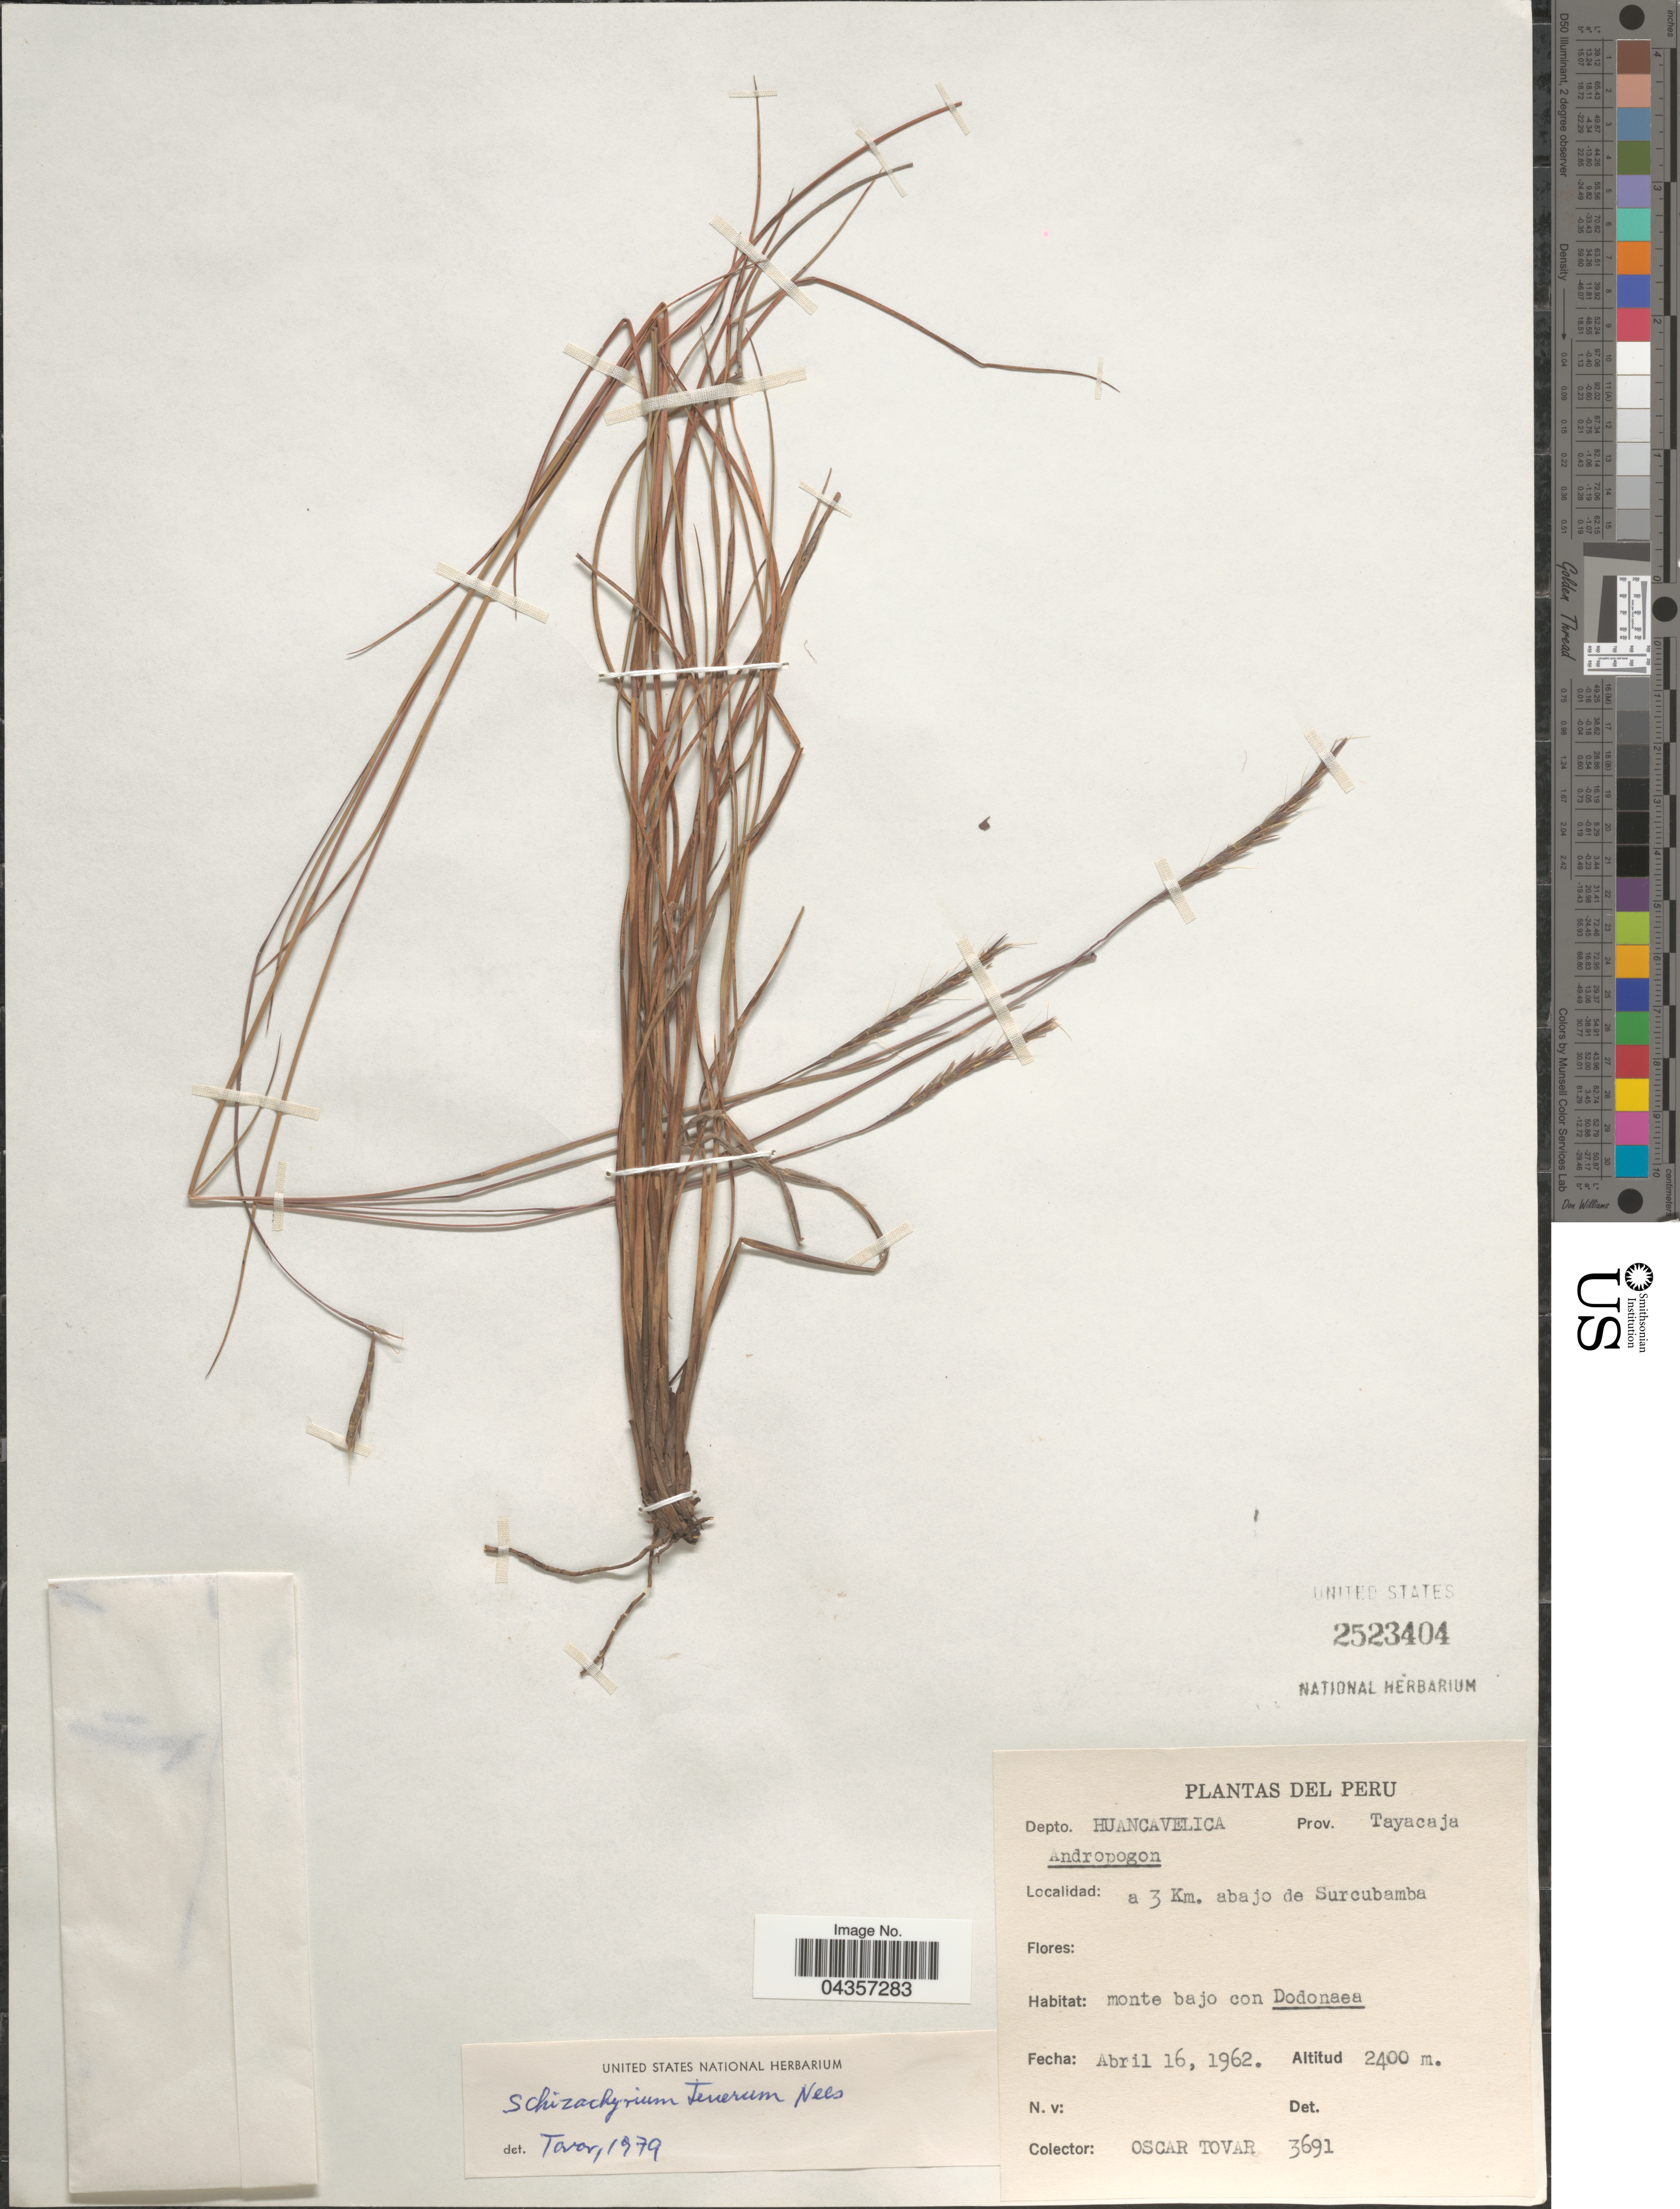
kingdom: Plantae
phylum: Tracheophyta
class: Liliopsida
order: Poales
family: Poaceae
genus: Schizachyrium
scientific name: Schizachyrium tenerum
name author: Nees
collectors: Ó. Tovar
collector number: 3691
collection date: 1962-04-16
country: Peru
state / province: Huancavelica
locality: Depto. Huancavelica. Prov. Tayacaja. A 3 Km. abajo de Surcubamba.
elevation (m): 2400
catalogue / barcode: US 2523404